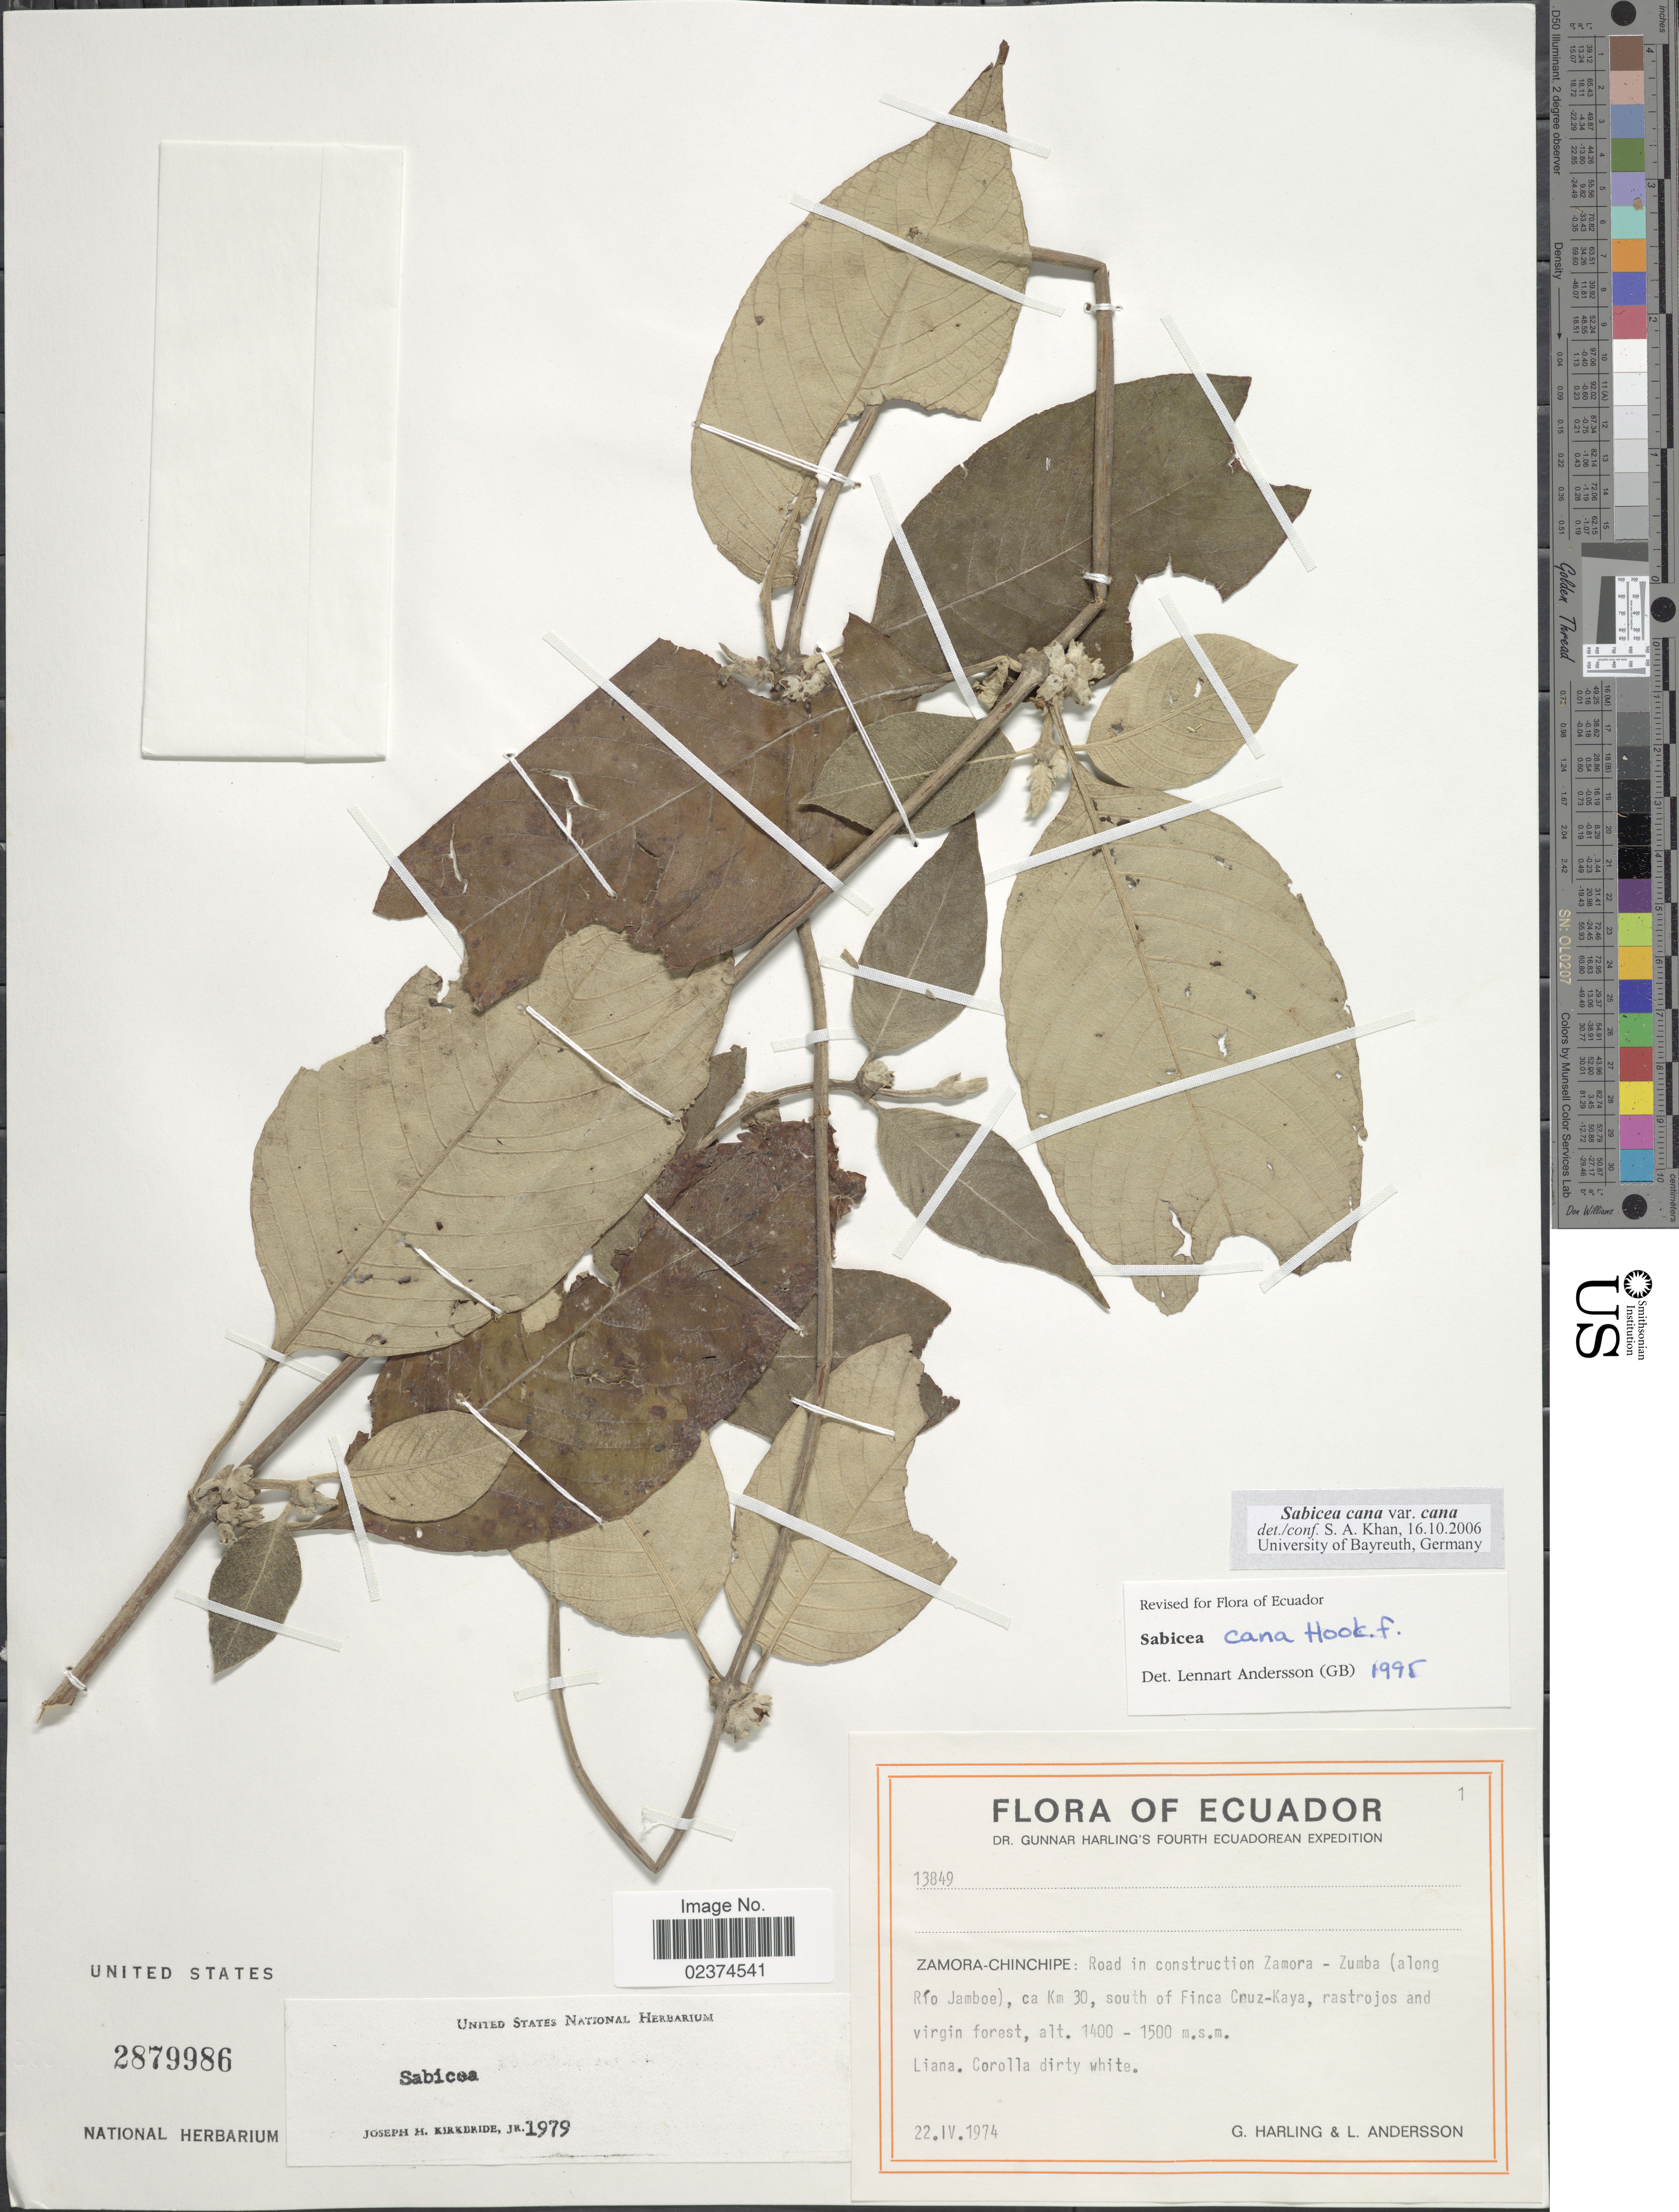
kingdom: Plantae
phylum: Tracheophyta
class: Magnoliopsida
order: Gentianales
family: Rubiaceae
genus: Sabicea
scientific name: Sabicea cana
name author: Hook. f.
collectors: G. Harling & L. Andersson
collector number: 13849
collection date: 1974-04-22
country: Ecuador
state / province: Zamora-Chinchipe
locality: Road in construction Zamora - Zumba (along Río Jamboe), ca Km 30, south of Finca Cruz Kaya, rastrojos and virgin forest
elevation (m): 1400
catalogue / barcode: US 2879986